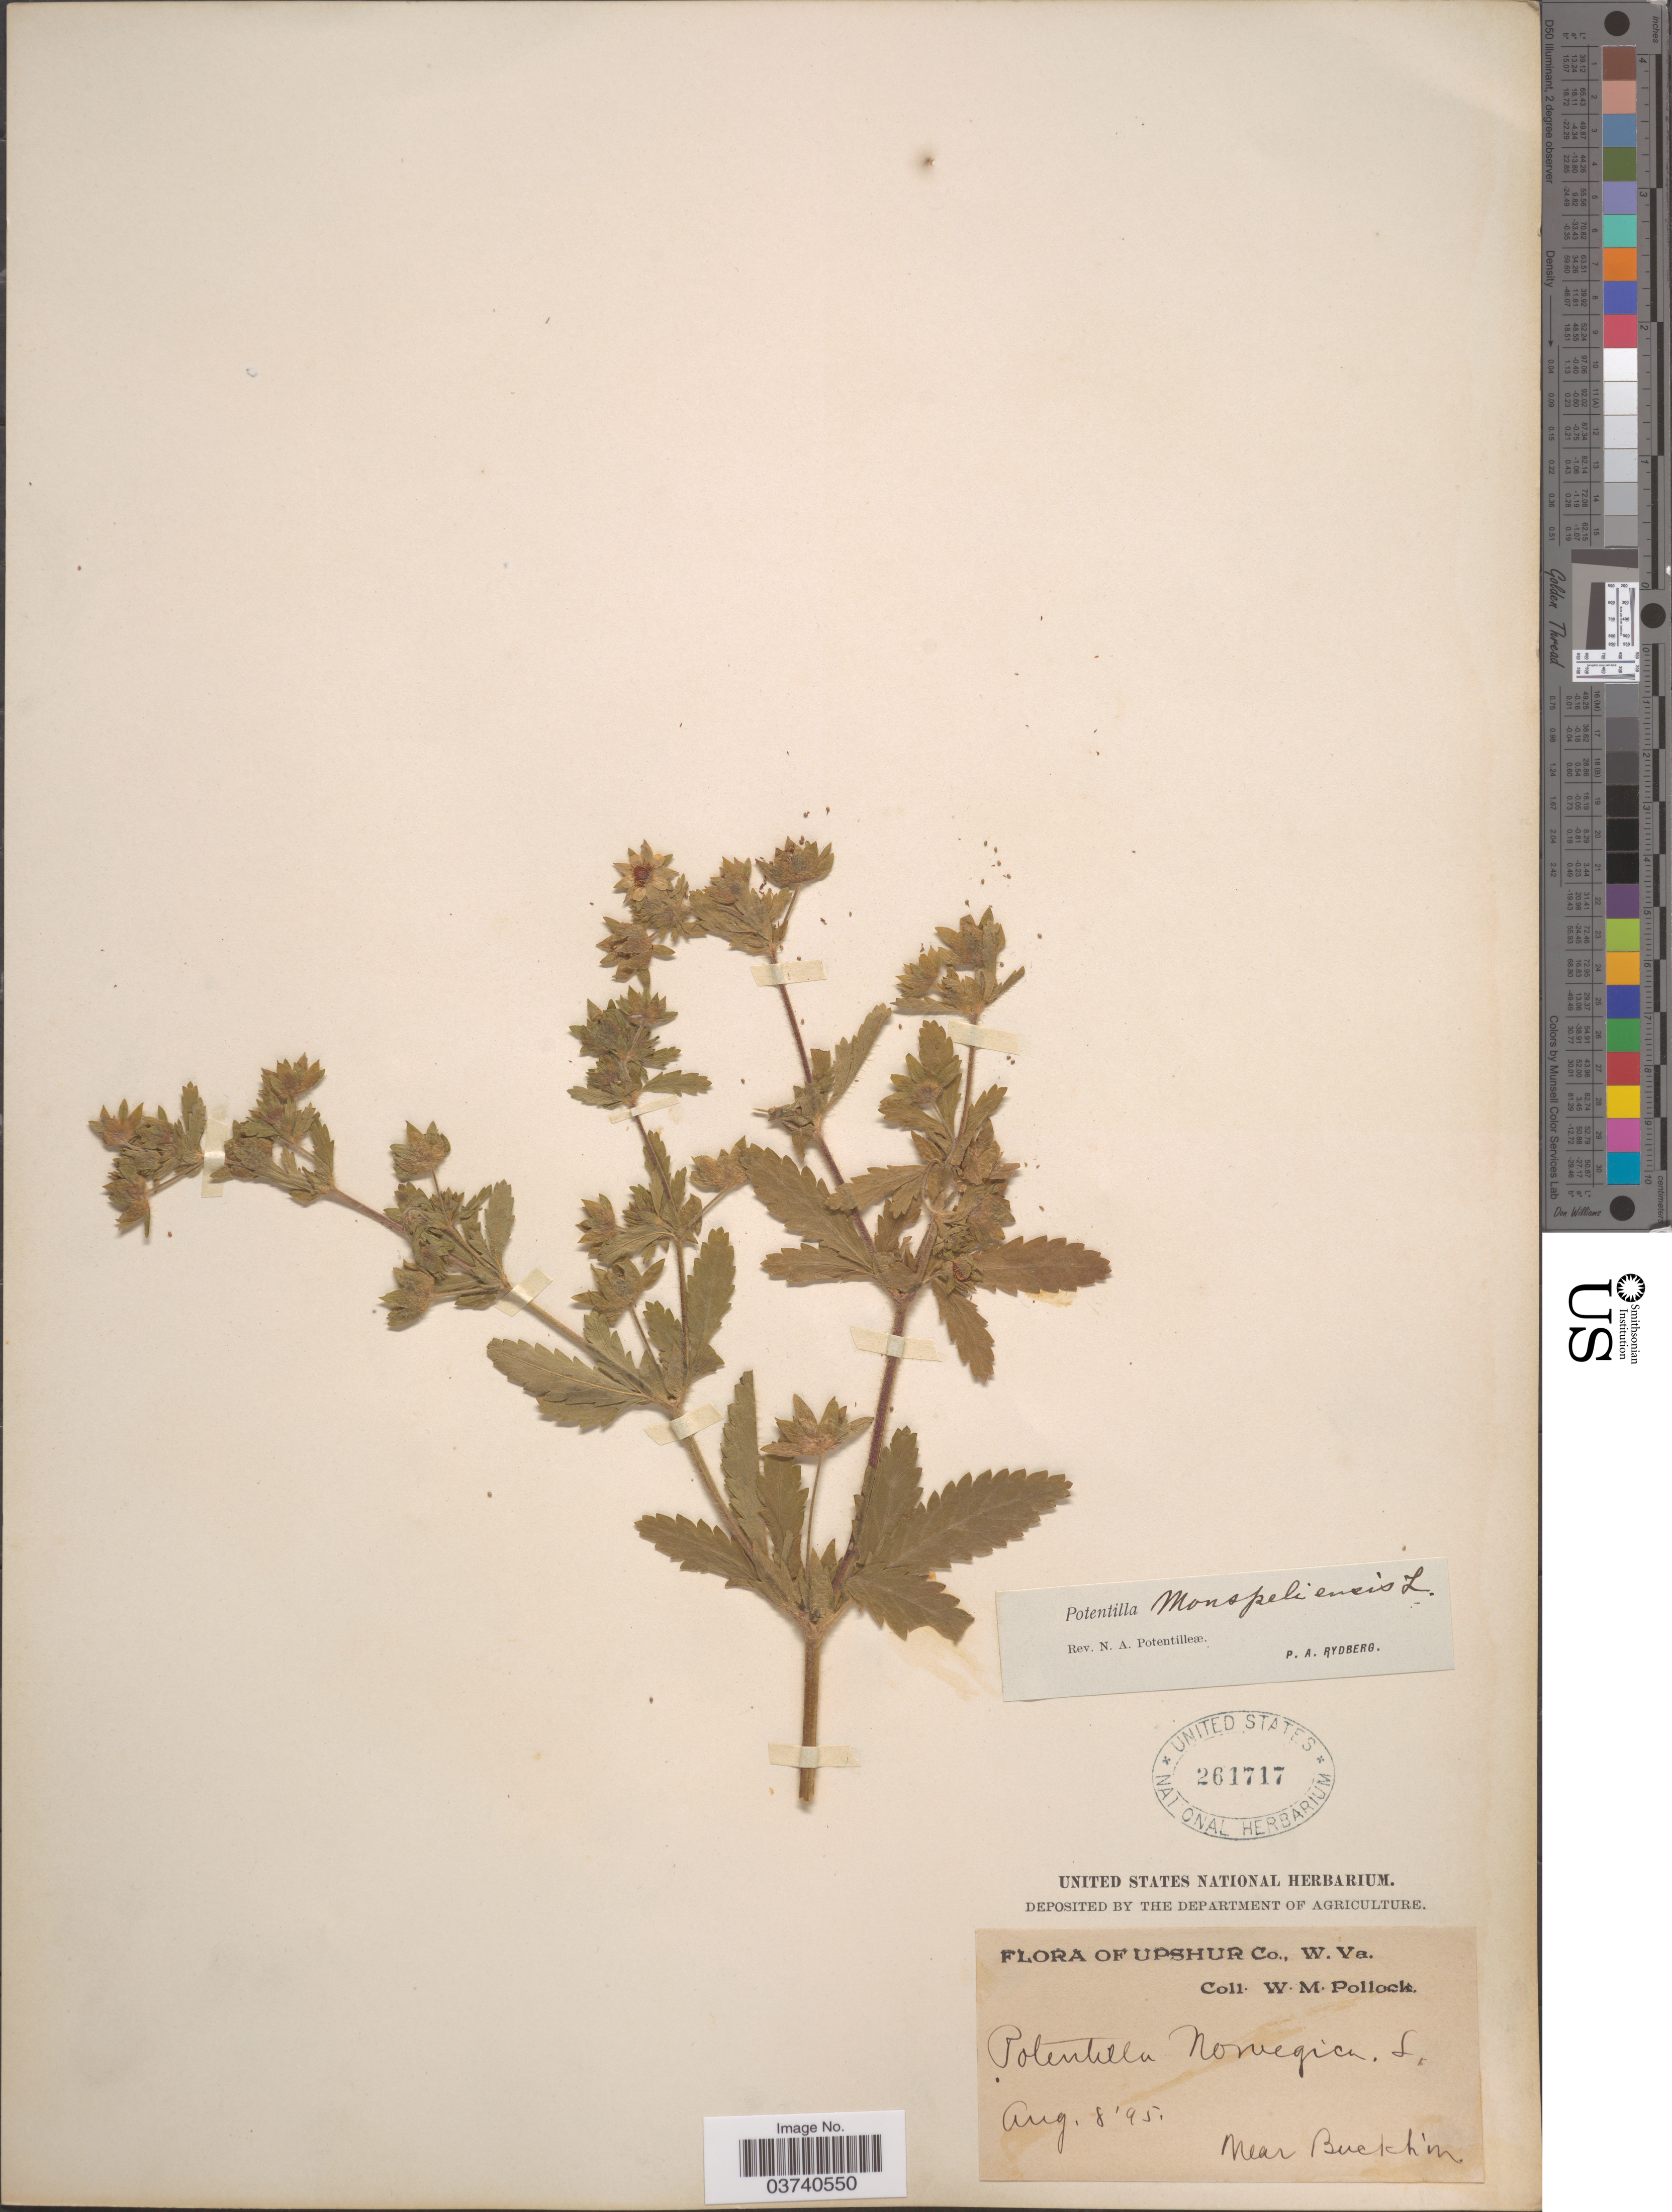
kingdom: Plantae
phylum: Tracheophyta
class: Magnoliopsida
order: Rosales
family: Rosaceae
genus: Potentilla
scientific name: Potentilla norvegica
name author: L.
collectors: W. M. Pollock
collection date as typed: Transcribed d/m/y: 8/8/95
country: United States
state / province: West Virginia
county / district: Upshur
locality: Near Bucklin.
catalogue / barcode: US 261717